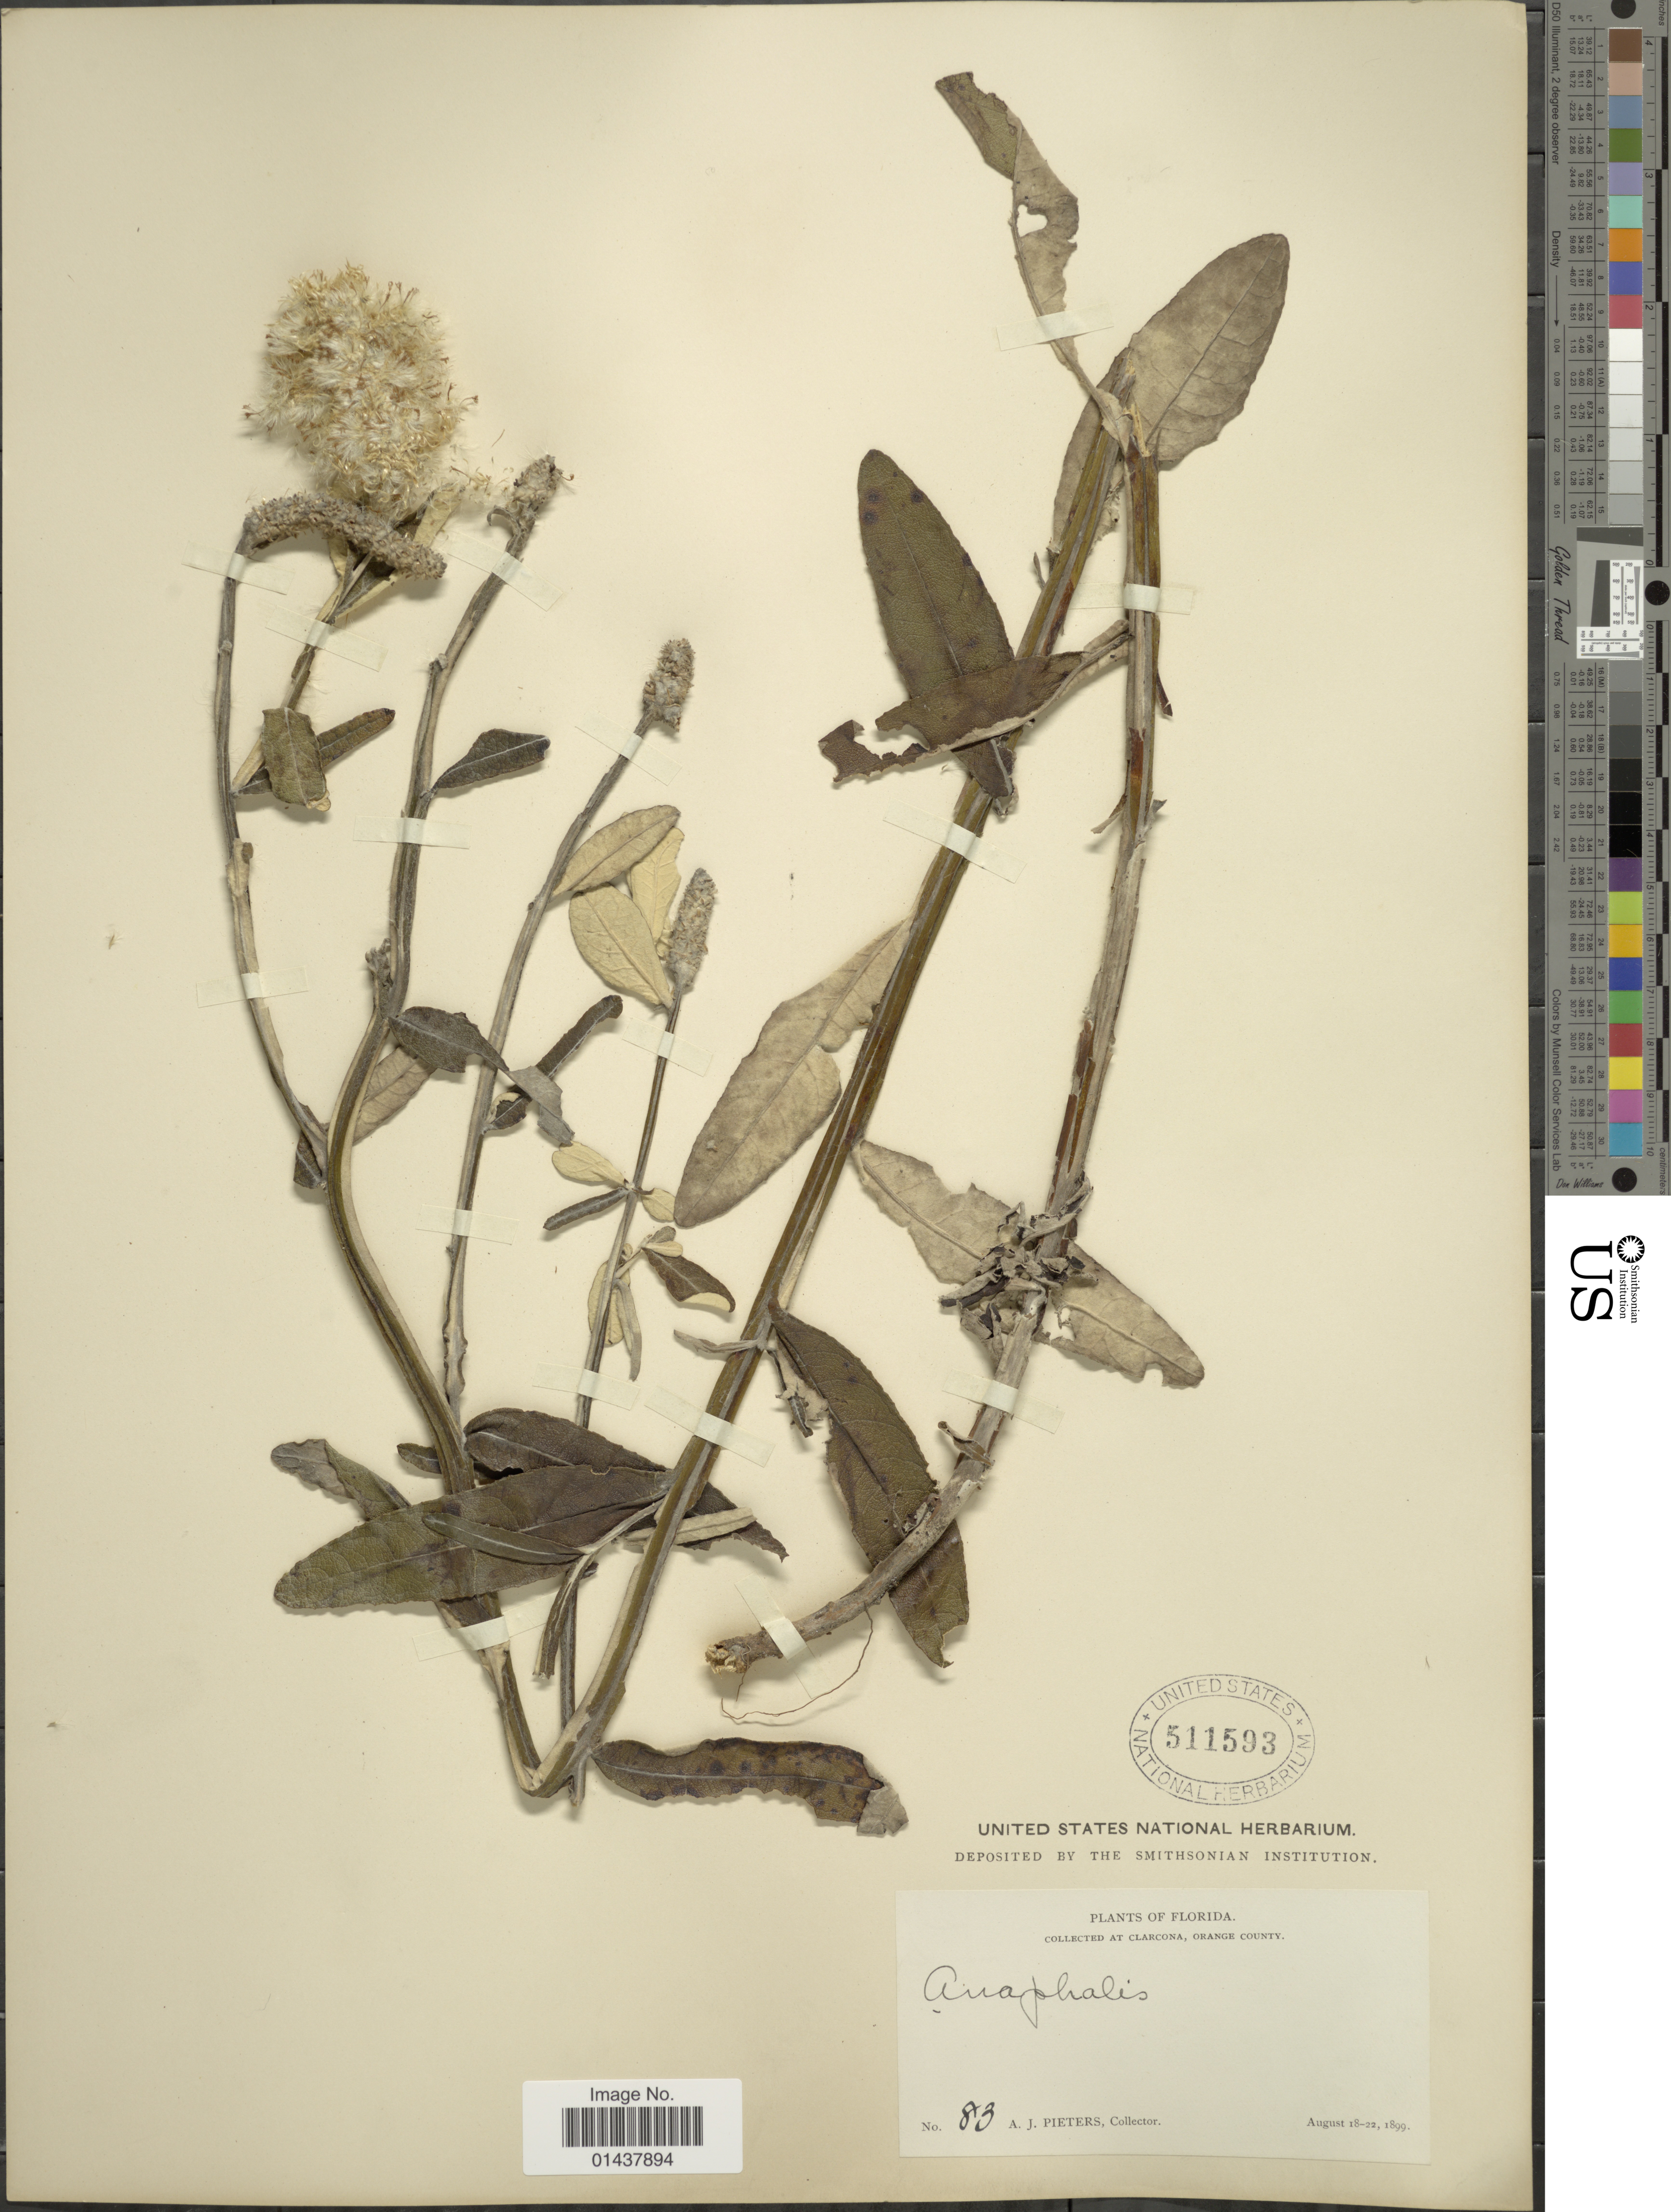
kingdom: Plantae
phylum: Tracheophyta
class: Magnoliopsida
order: Asterales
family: Asteraceae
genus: Pterocaulon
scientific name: Pterocaulon undulatum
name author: C. Mohr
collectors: A. Pieters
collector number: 83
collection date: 1899-08-18/1899-08-22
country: United States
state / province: Florida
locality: Claracona, Orange County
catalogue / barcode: US 511593